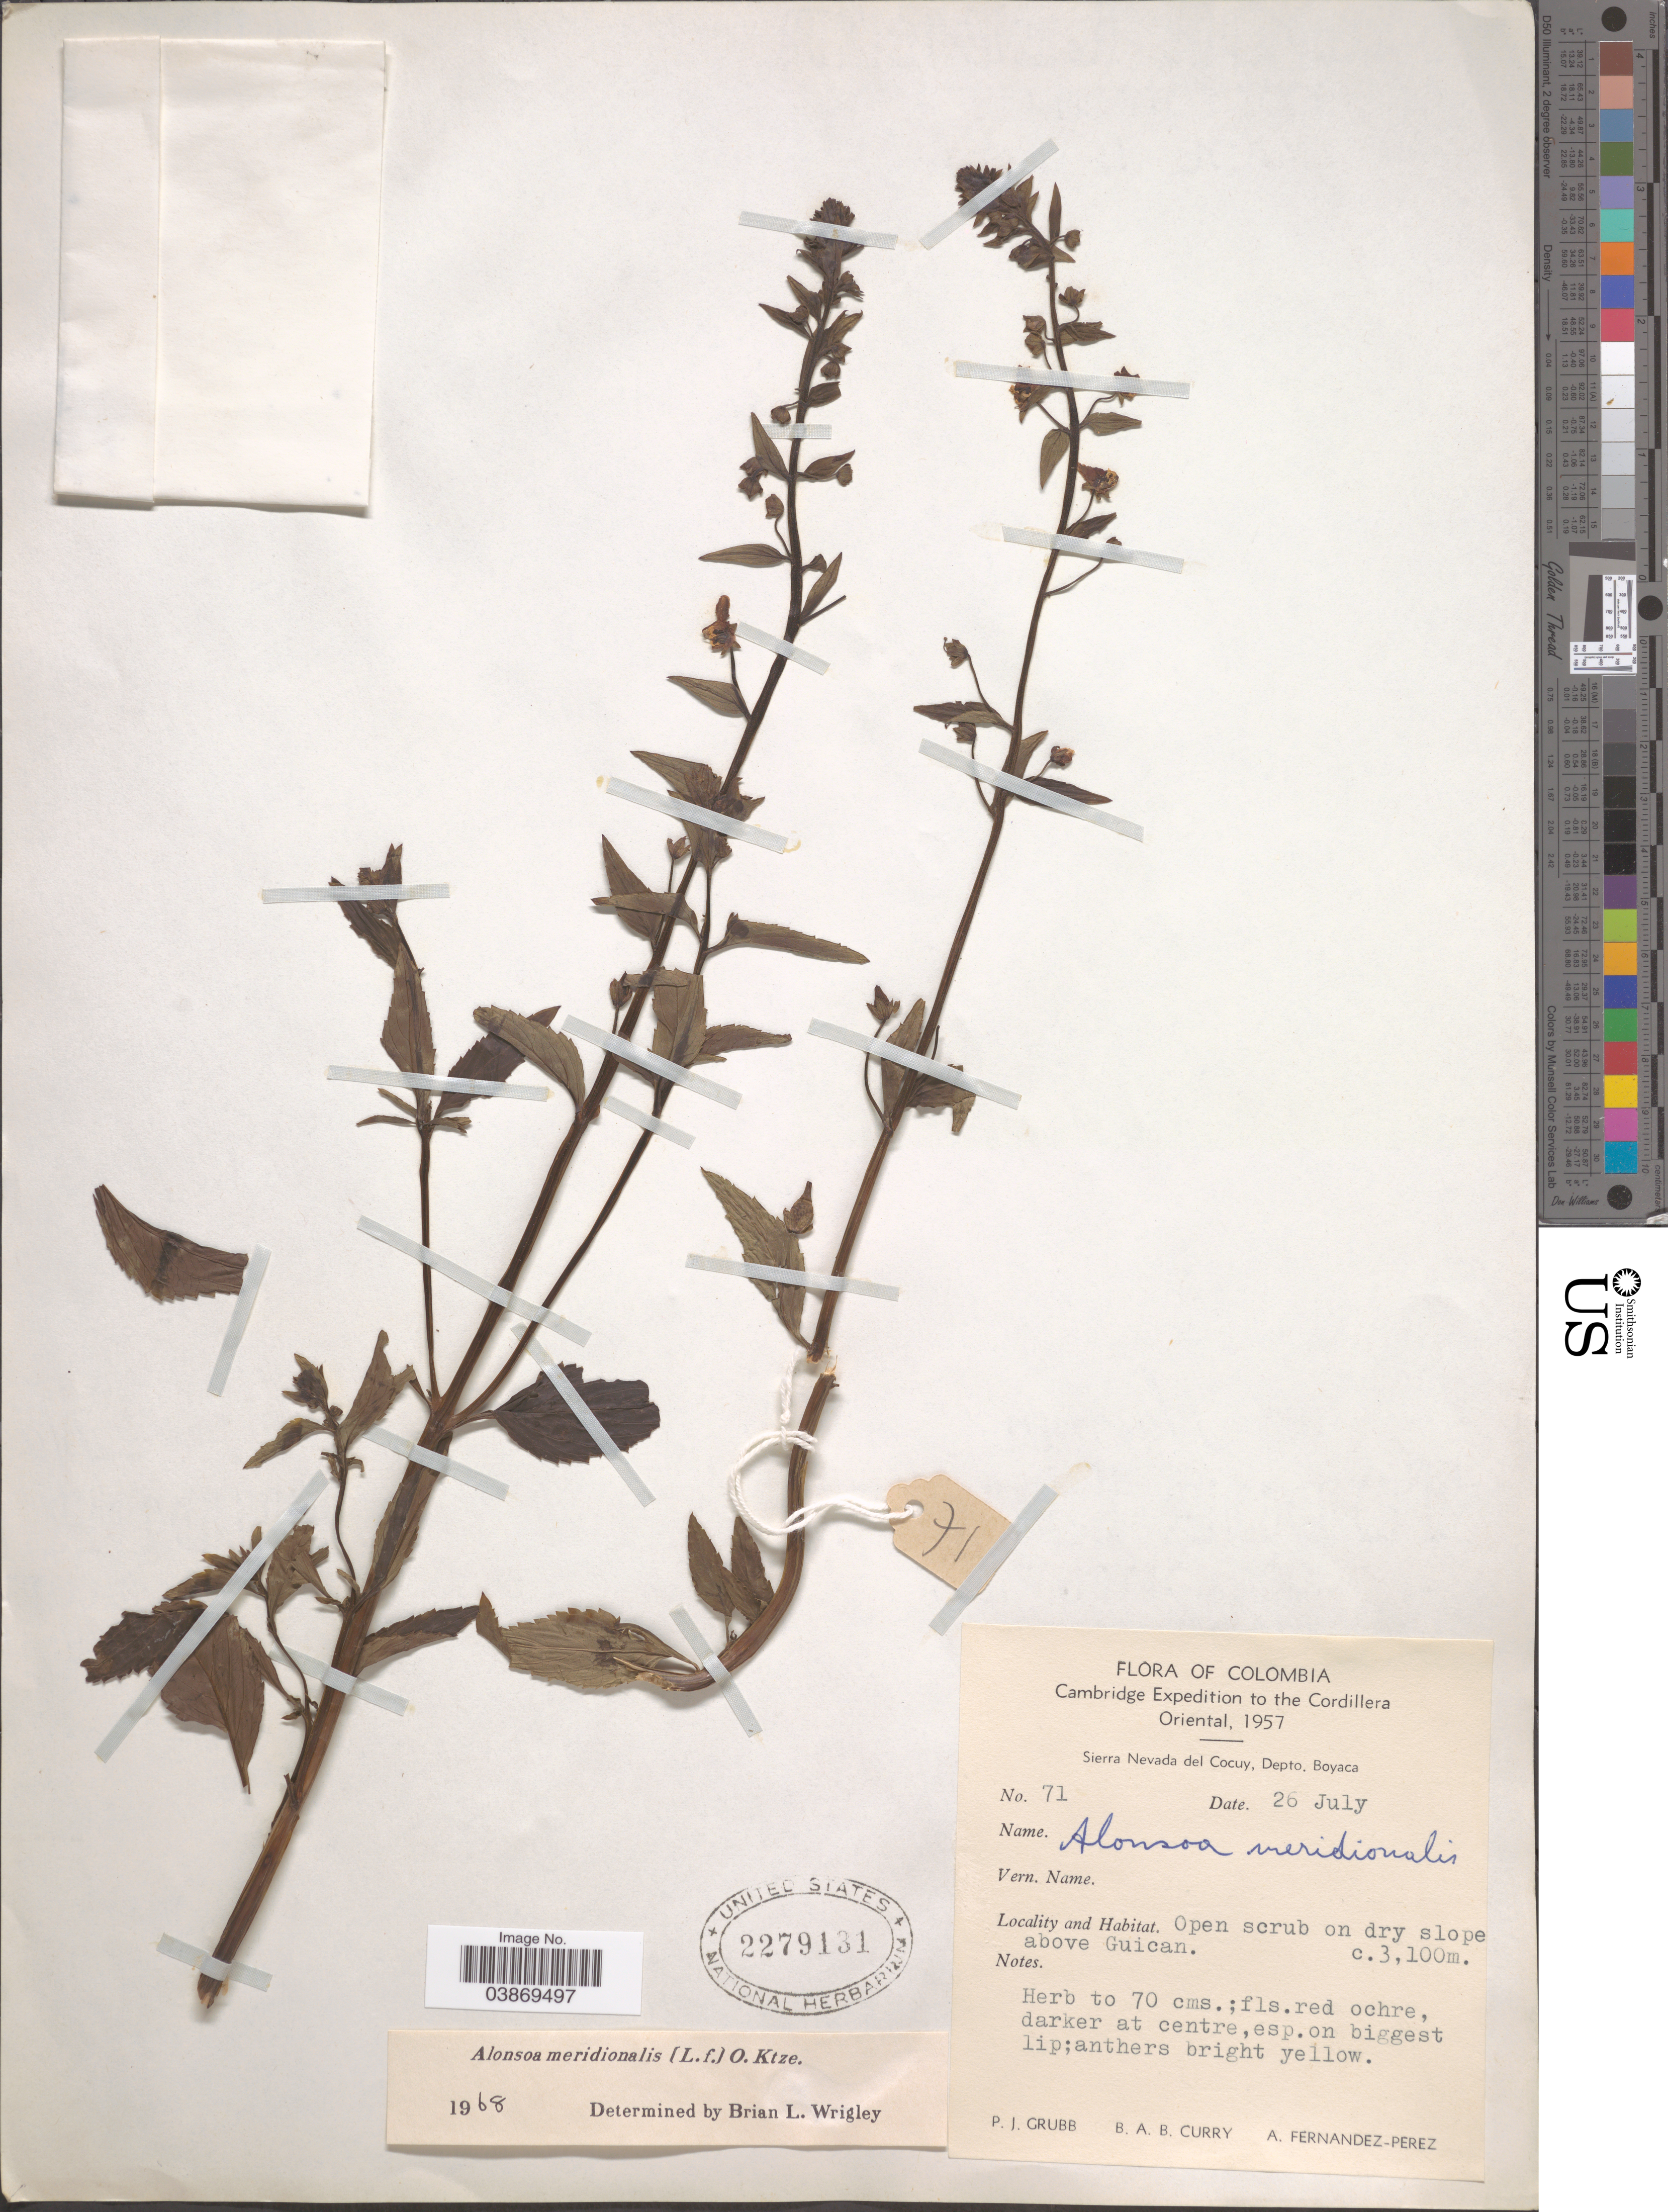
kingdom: Plantae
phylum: Tracheophyta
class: Magnoliopsida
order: Lamiales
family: Scrophulariaceae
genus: Alonsoa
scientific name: Alonsoa meridionalis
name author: (L. f.) Kuntze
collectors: P. J. Grubb, B. A. B. Curry & A. Fernández-Pérez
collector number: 71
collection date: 1957-07-26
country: Colombia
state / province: Boyacá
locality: The Cordillera Oriental. Sierra Nevada del Cocuy. Open scrub on dry slope above Guican.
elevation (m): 3100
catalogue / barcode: US 2279131